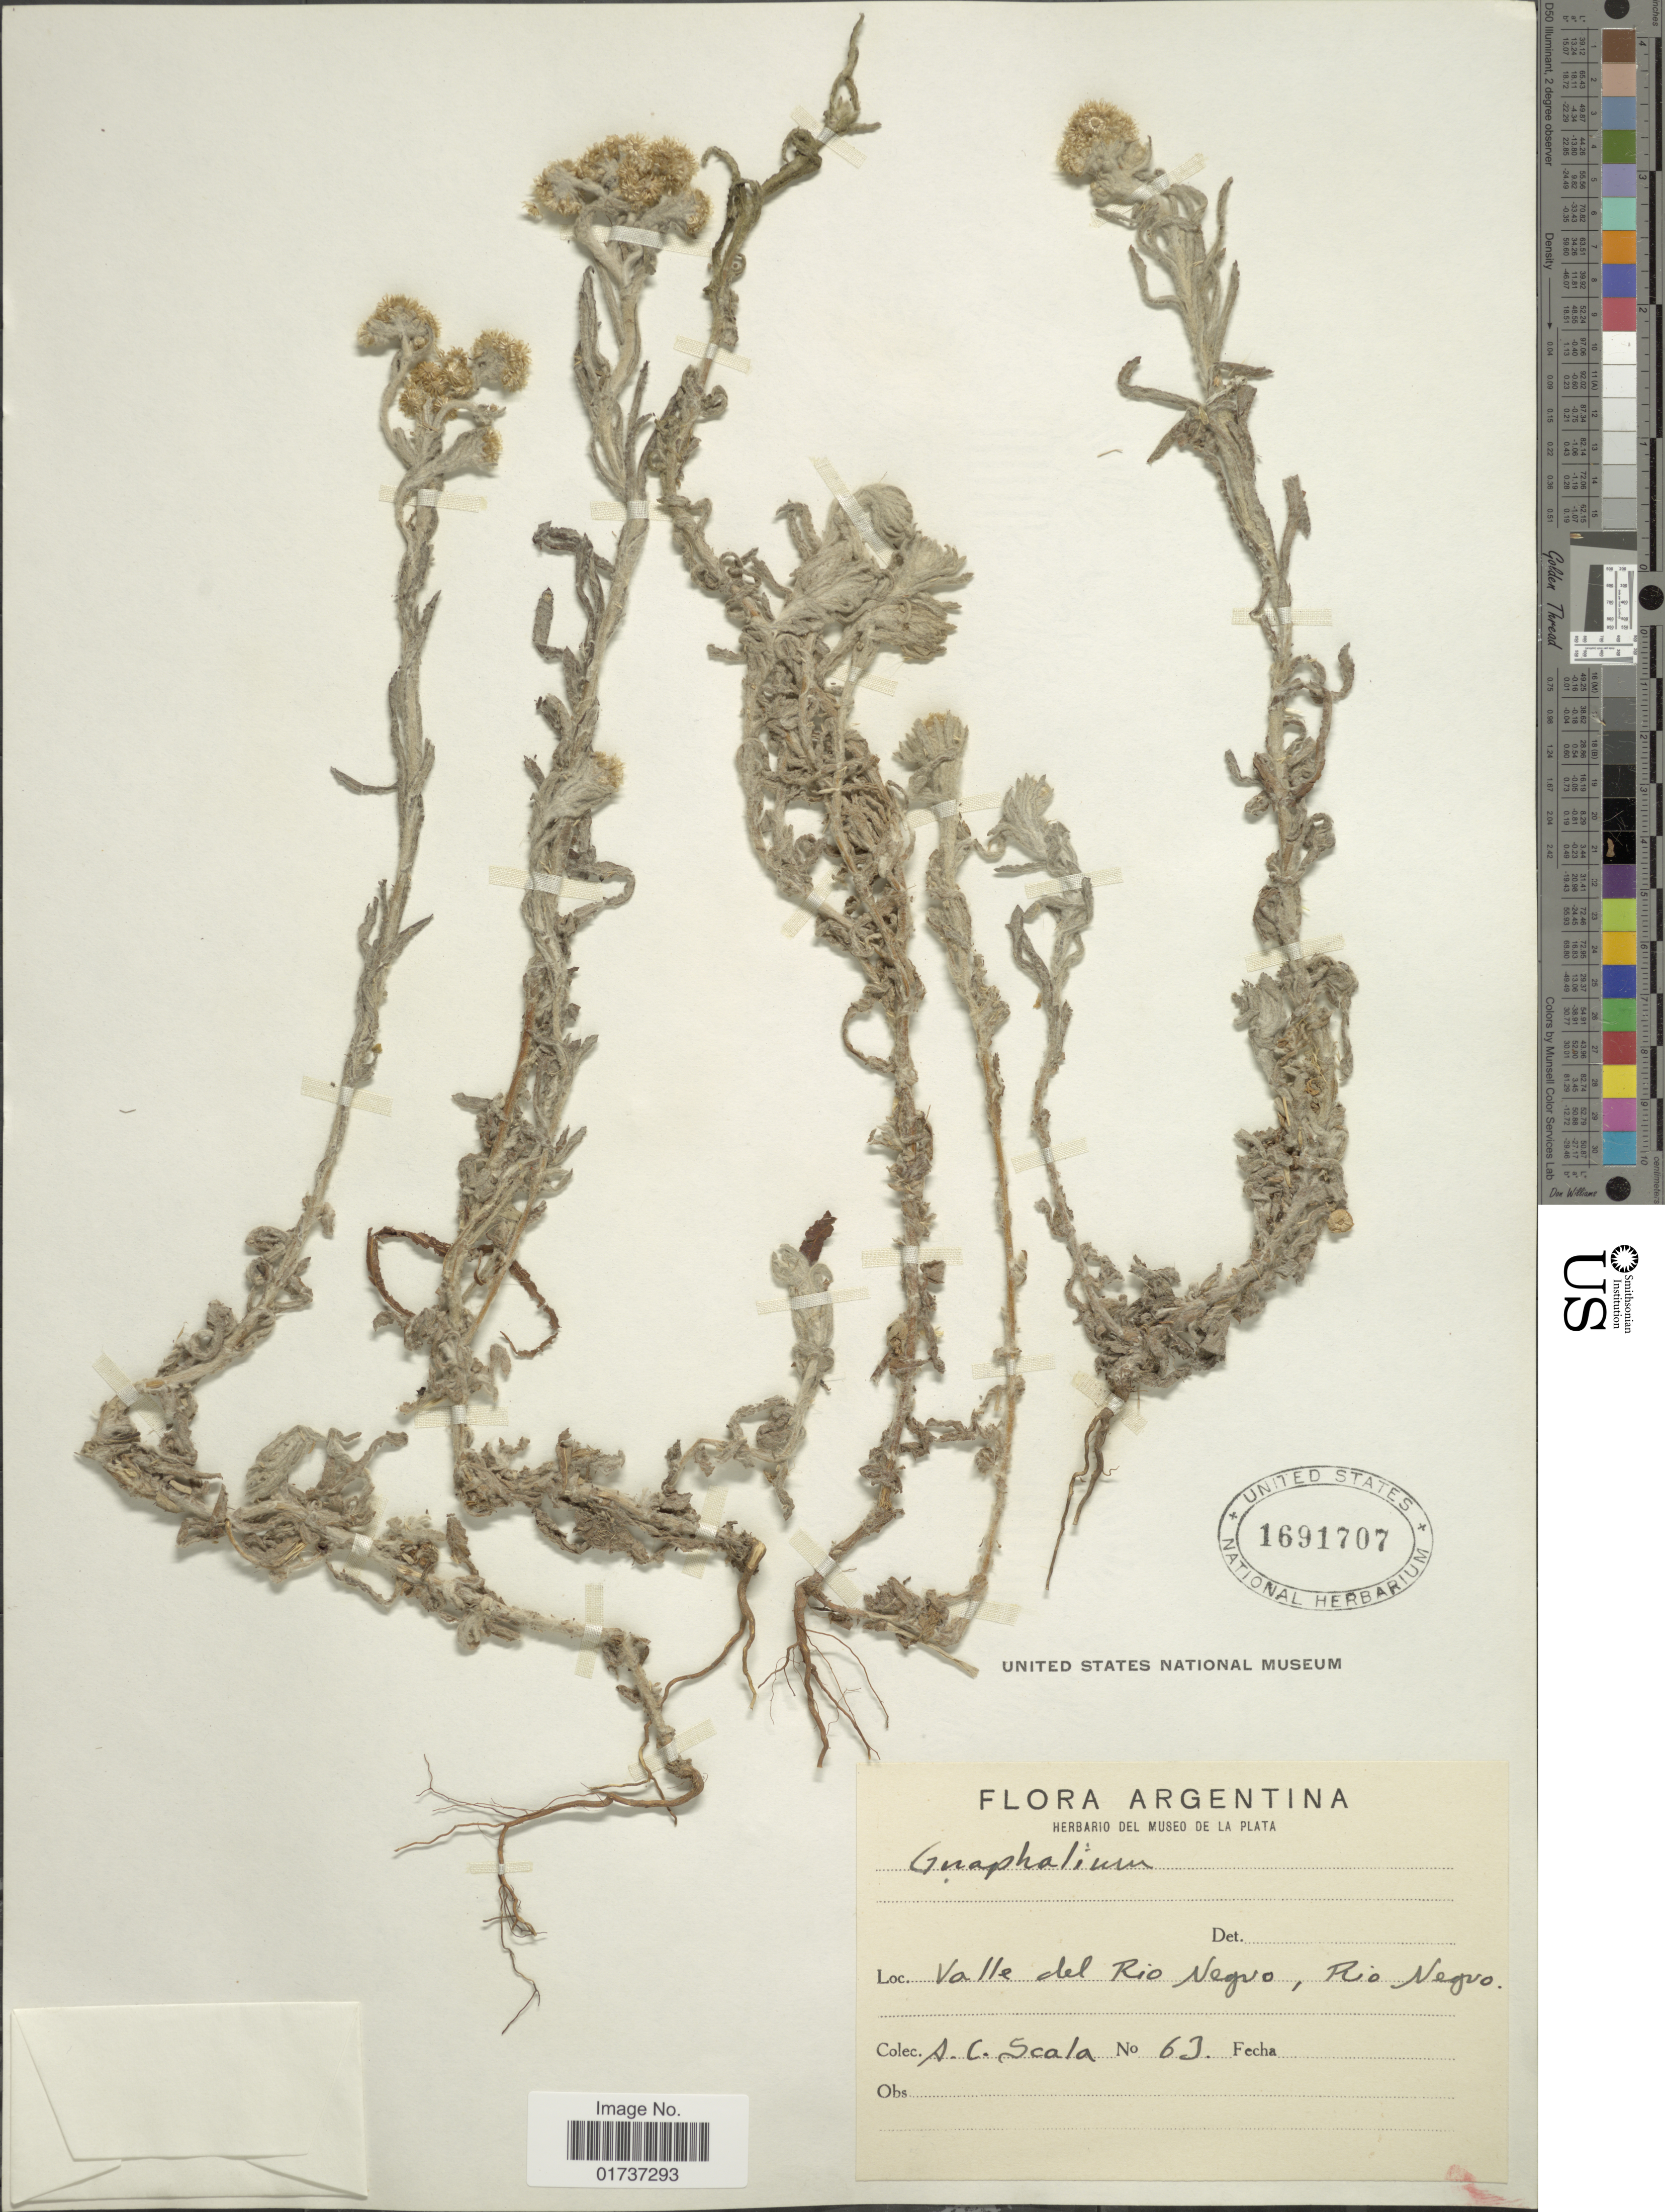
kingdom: Plantae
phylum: Tracheophyta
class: Magnoliopsida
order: Asterales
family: Asteraceae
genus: Gnaphalium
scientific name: Gnaphalium sp.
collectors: A. Scala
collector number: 63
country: Argentina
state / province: Rio Negro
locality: Valle del Rio Negro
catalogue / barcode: US 1691707